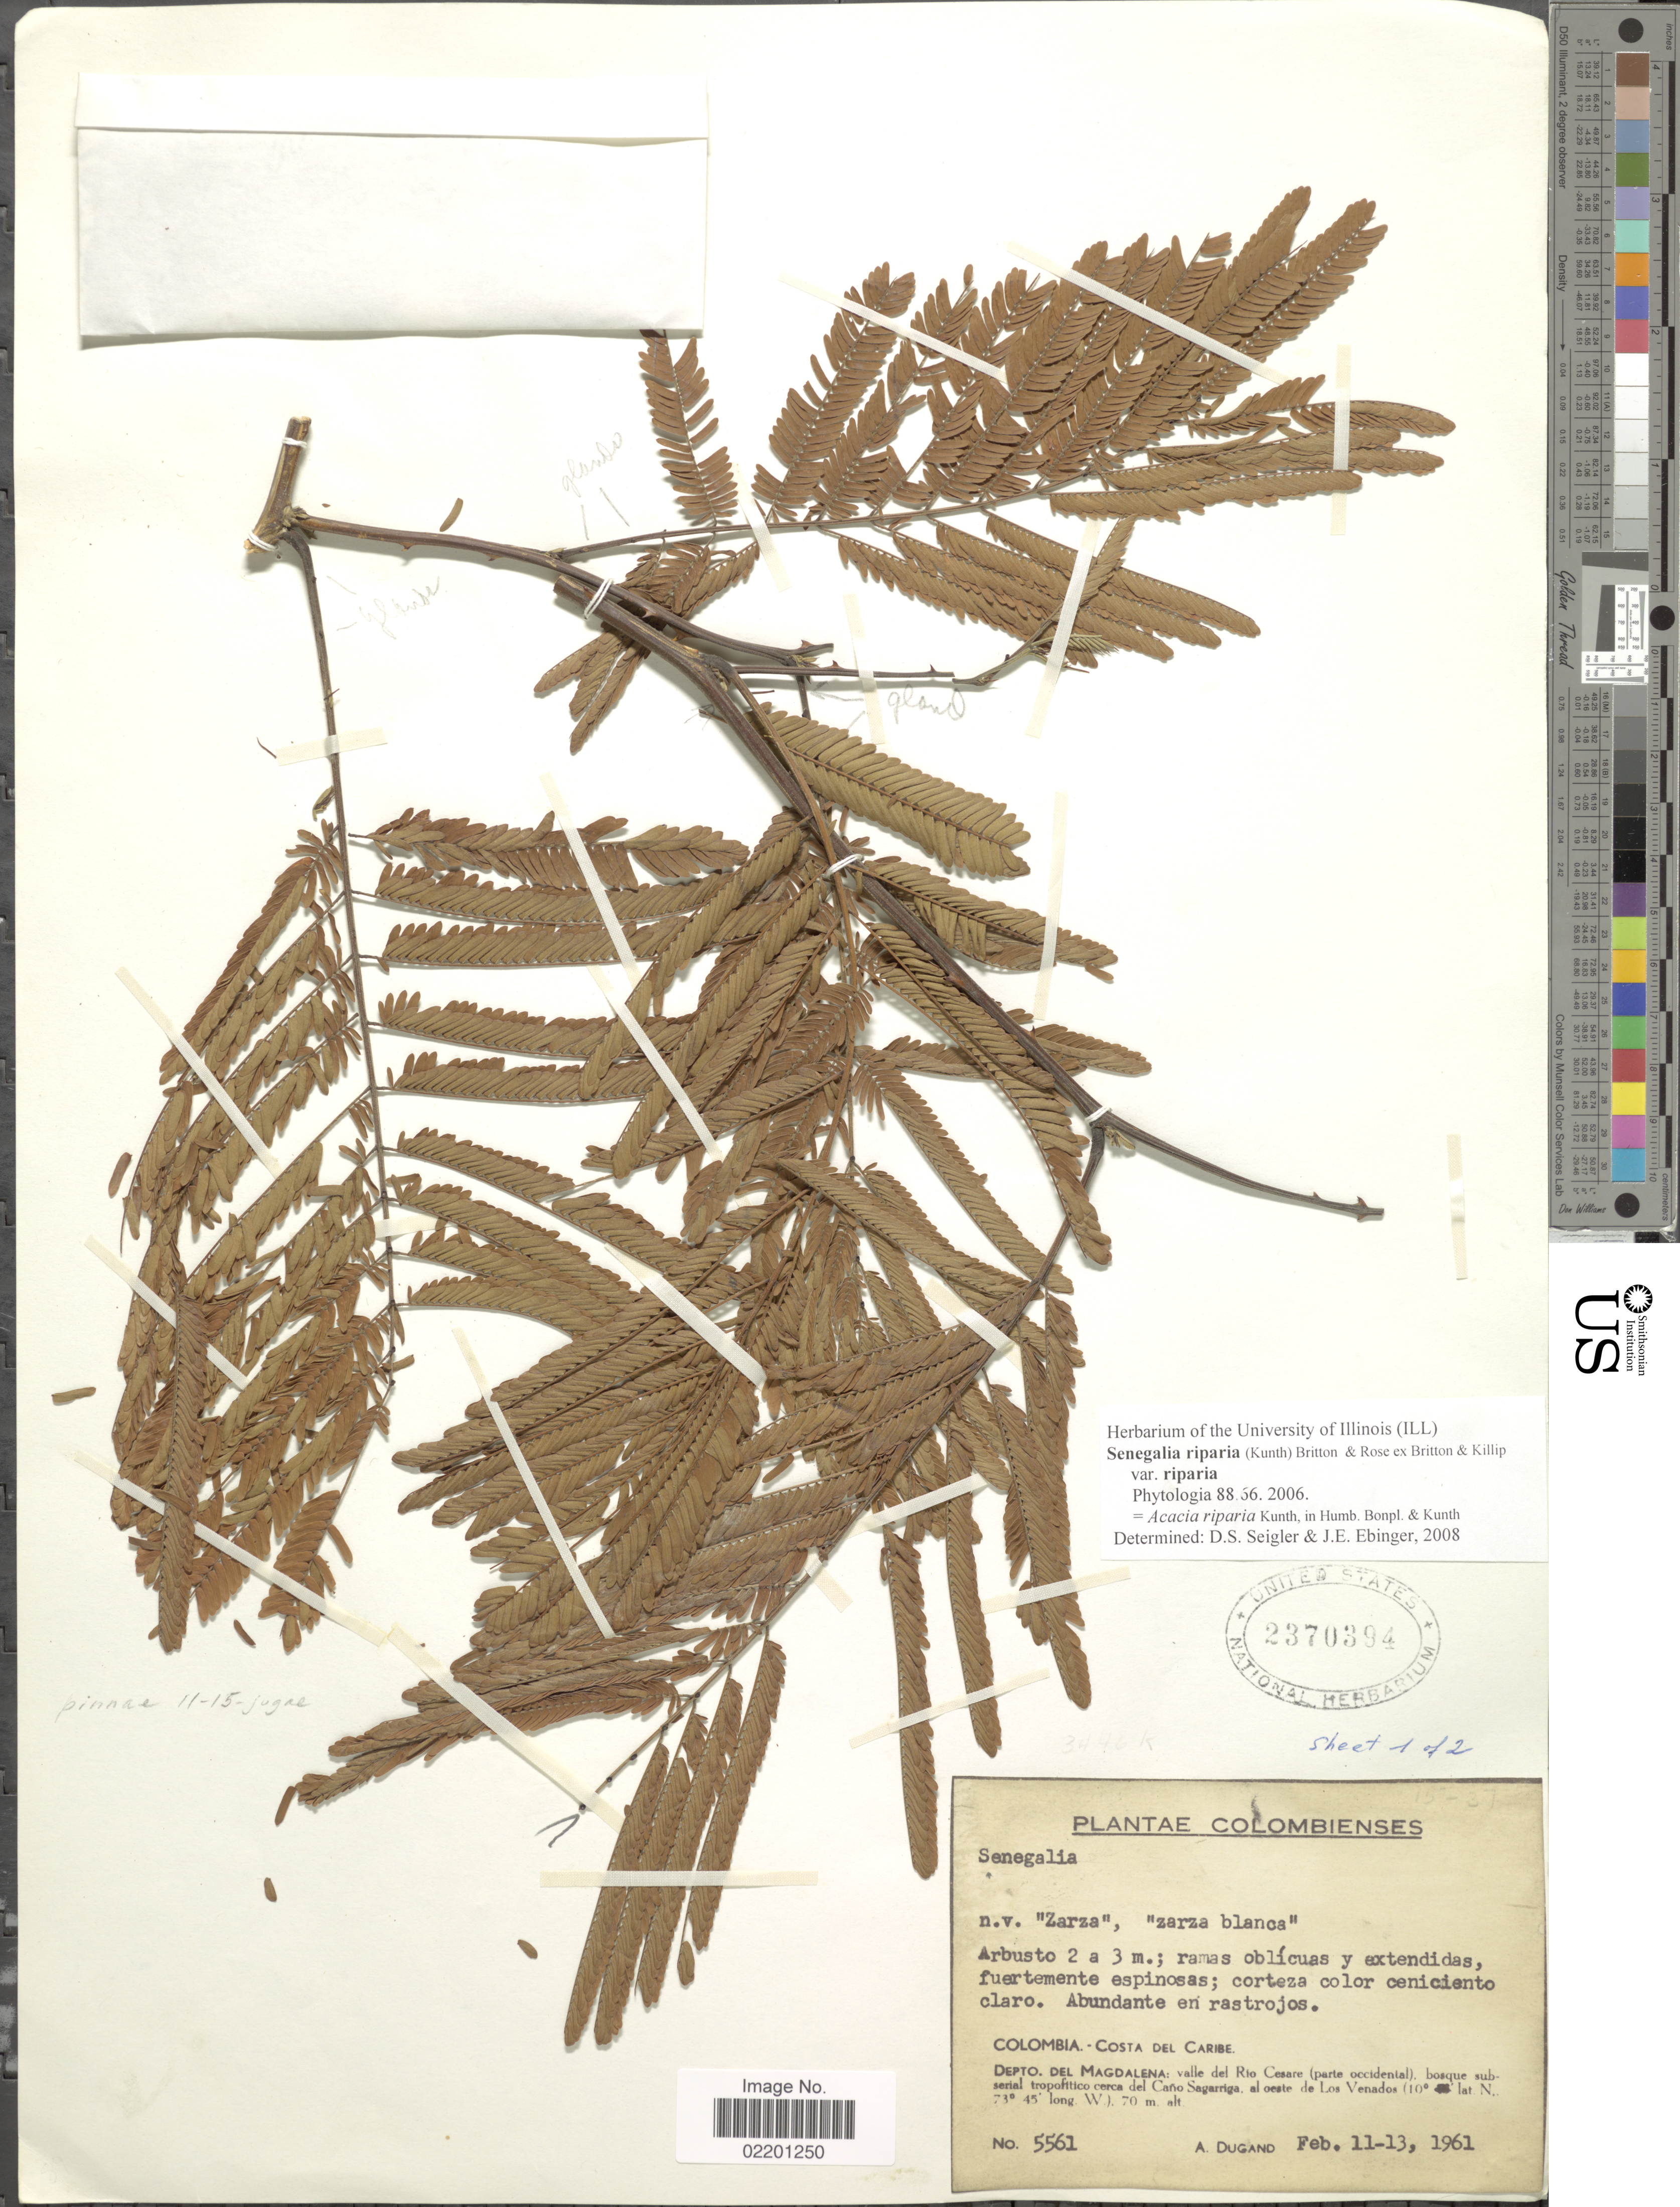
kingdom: Plantae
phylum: Tracheophyta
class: Magnoliopsida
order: Fabales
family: Fabaceae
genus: Senegalia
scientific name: Senegalia riparia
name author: (Kunth) Britton & Rose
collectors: A. Dugand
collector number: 5561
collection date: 1961-02-11/1961-02-13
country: Colombia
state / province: Atlántico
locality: Colombia, Costa del Caribe, Depto. del Magdalena: valle del Rio Cesare (parte occidental), bosque subserail tropofitico cerca del Cano Sagarriga. al oeste de Los Venados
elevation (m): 70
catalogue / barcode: US 2370394